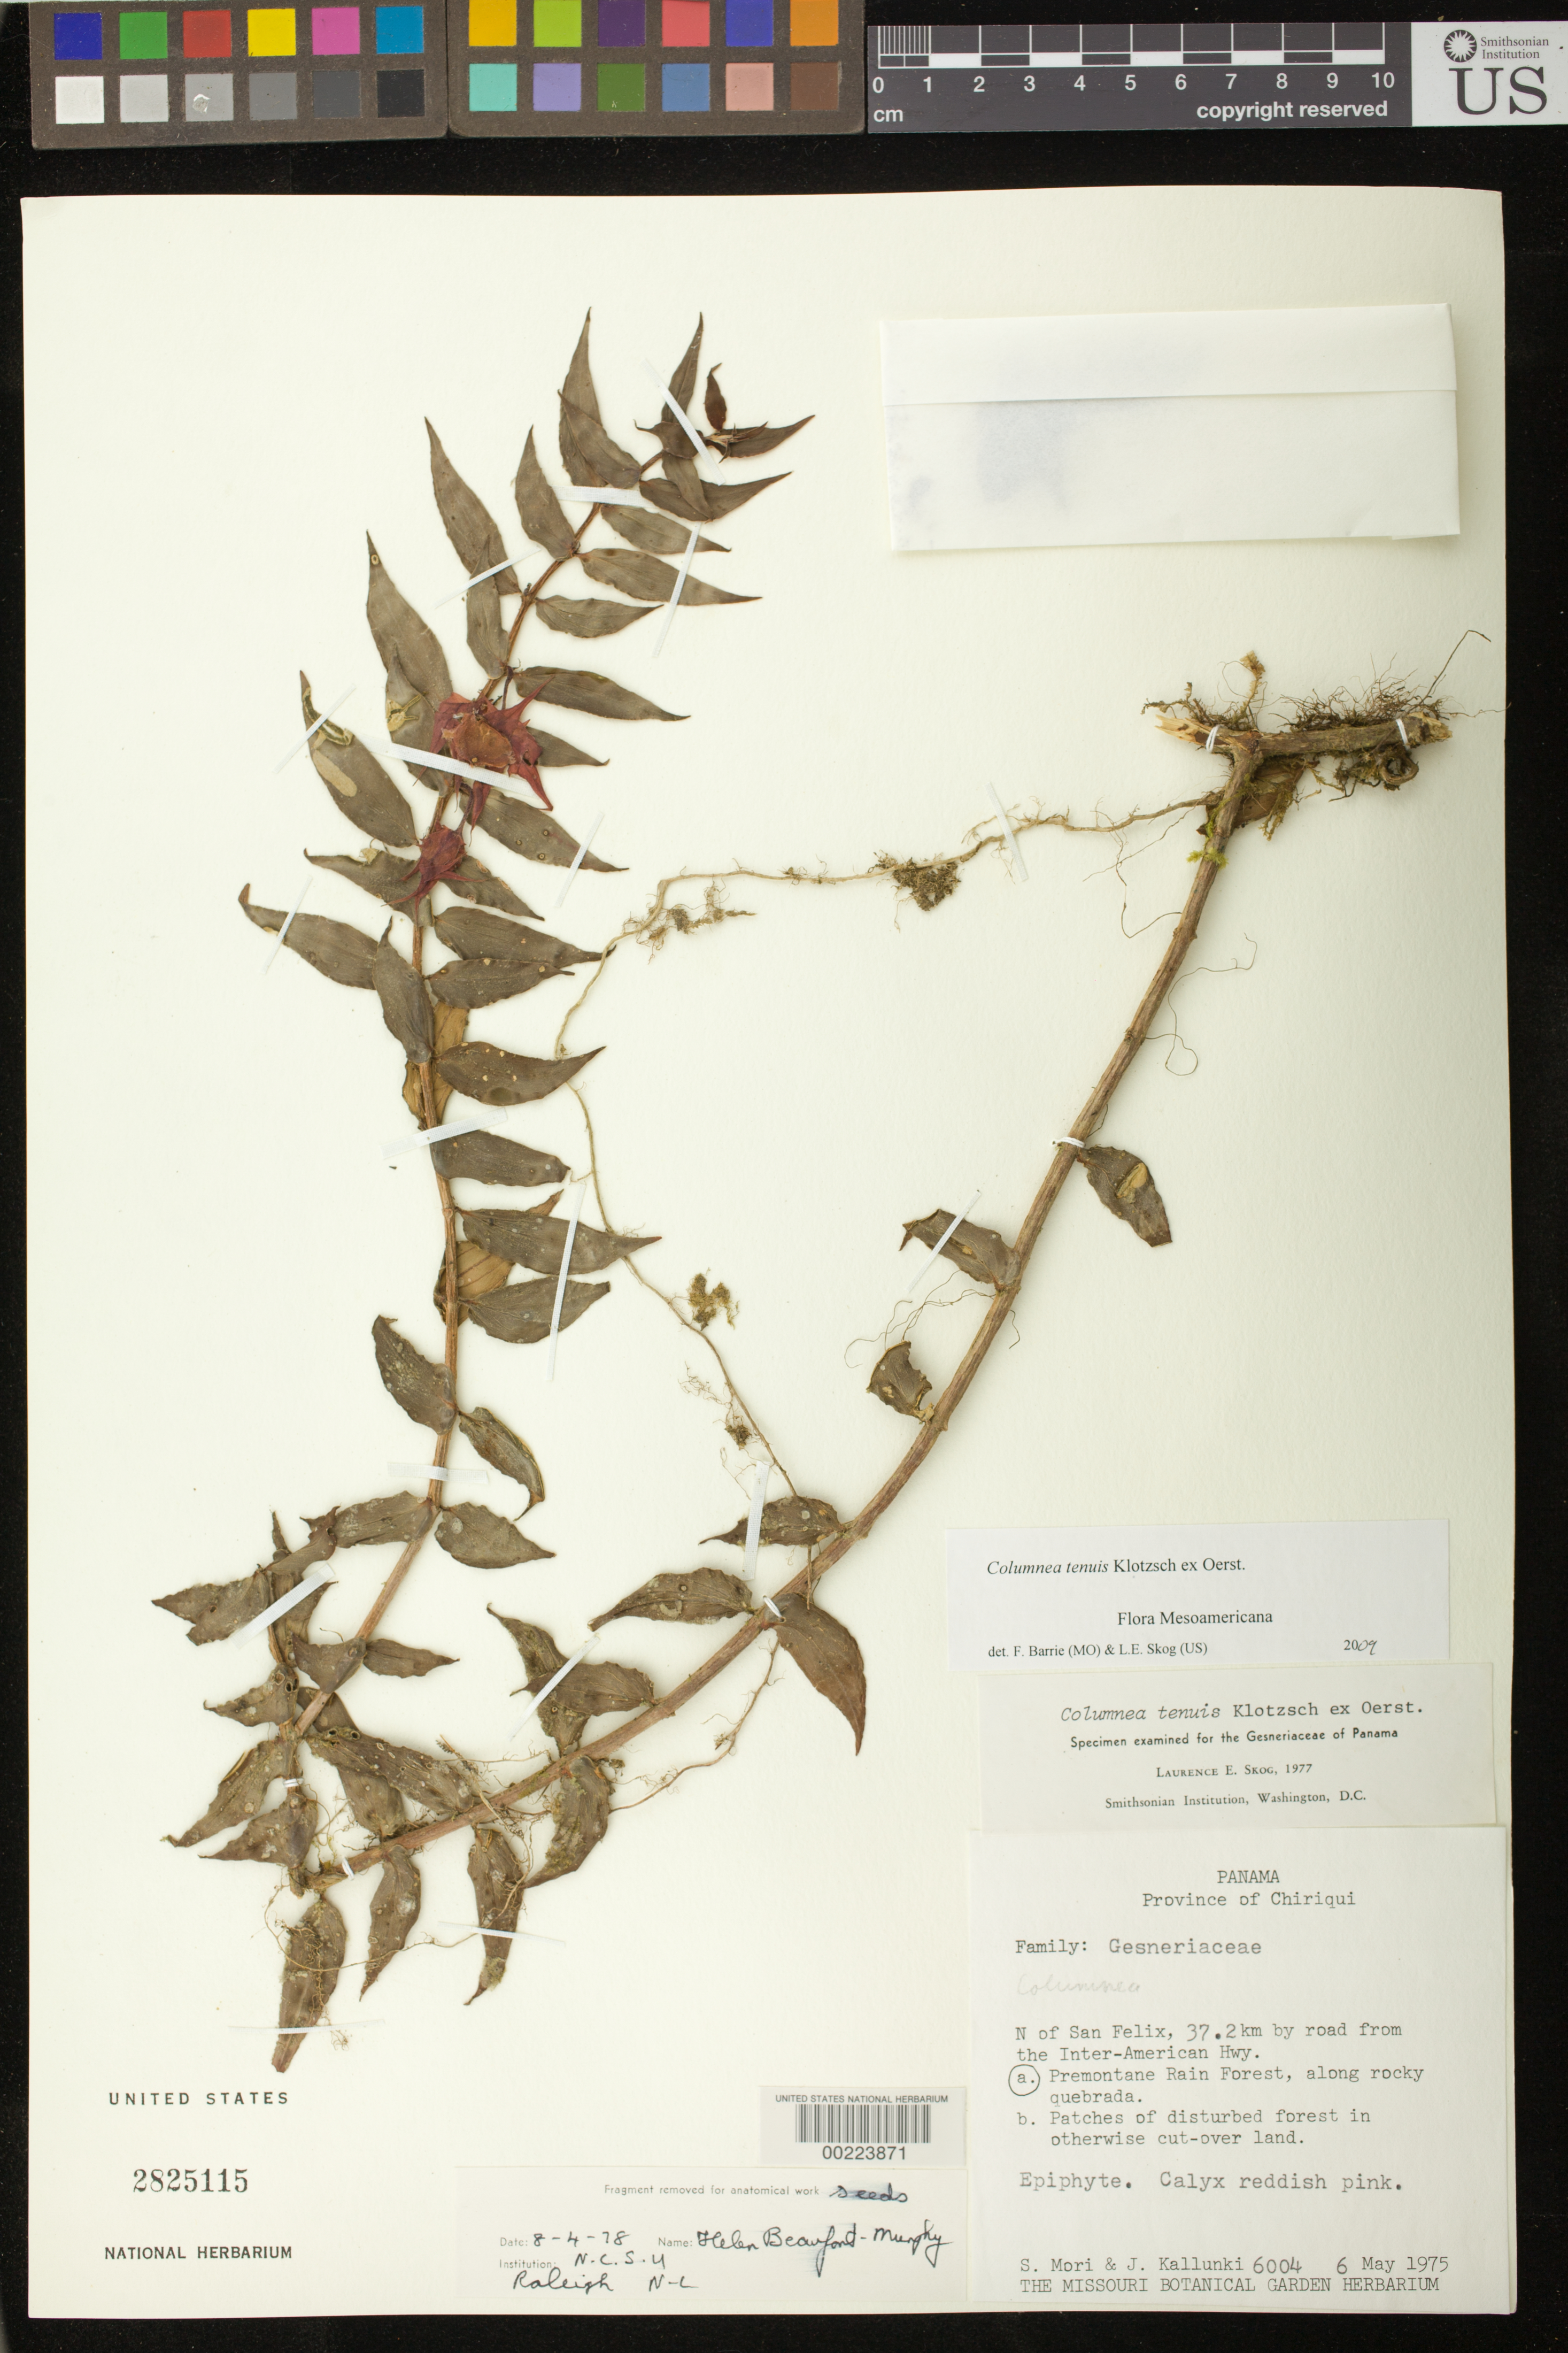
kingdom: Plantae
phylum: Tracheophyta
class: Magnoliopsida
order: Lamiales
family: Gesneriaceae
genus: Columnea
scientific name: Columnea tenuis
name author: Klotzsch ex Oerst.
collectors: S. Mori & J. Kallunki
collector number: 6004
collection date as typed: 06 May 1975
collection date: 1975-05-06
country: Panama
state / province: Chiriquí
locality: N of San Felix, 37.2 km by road from the Inter-american hwy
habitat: Premontane rain forest, along rocky quebrada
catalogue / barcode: US 2825115